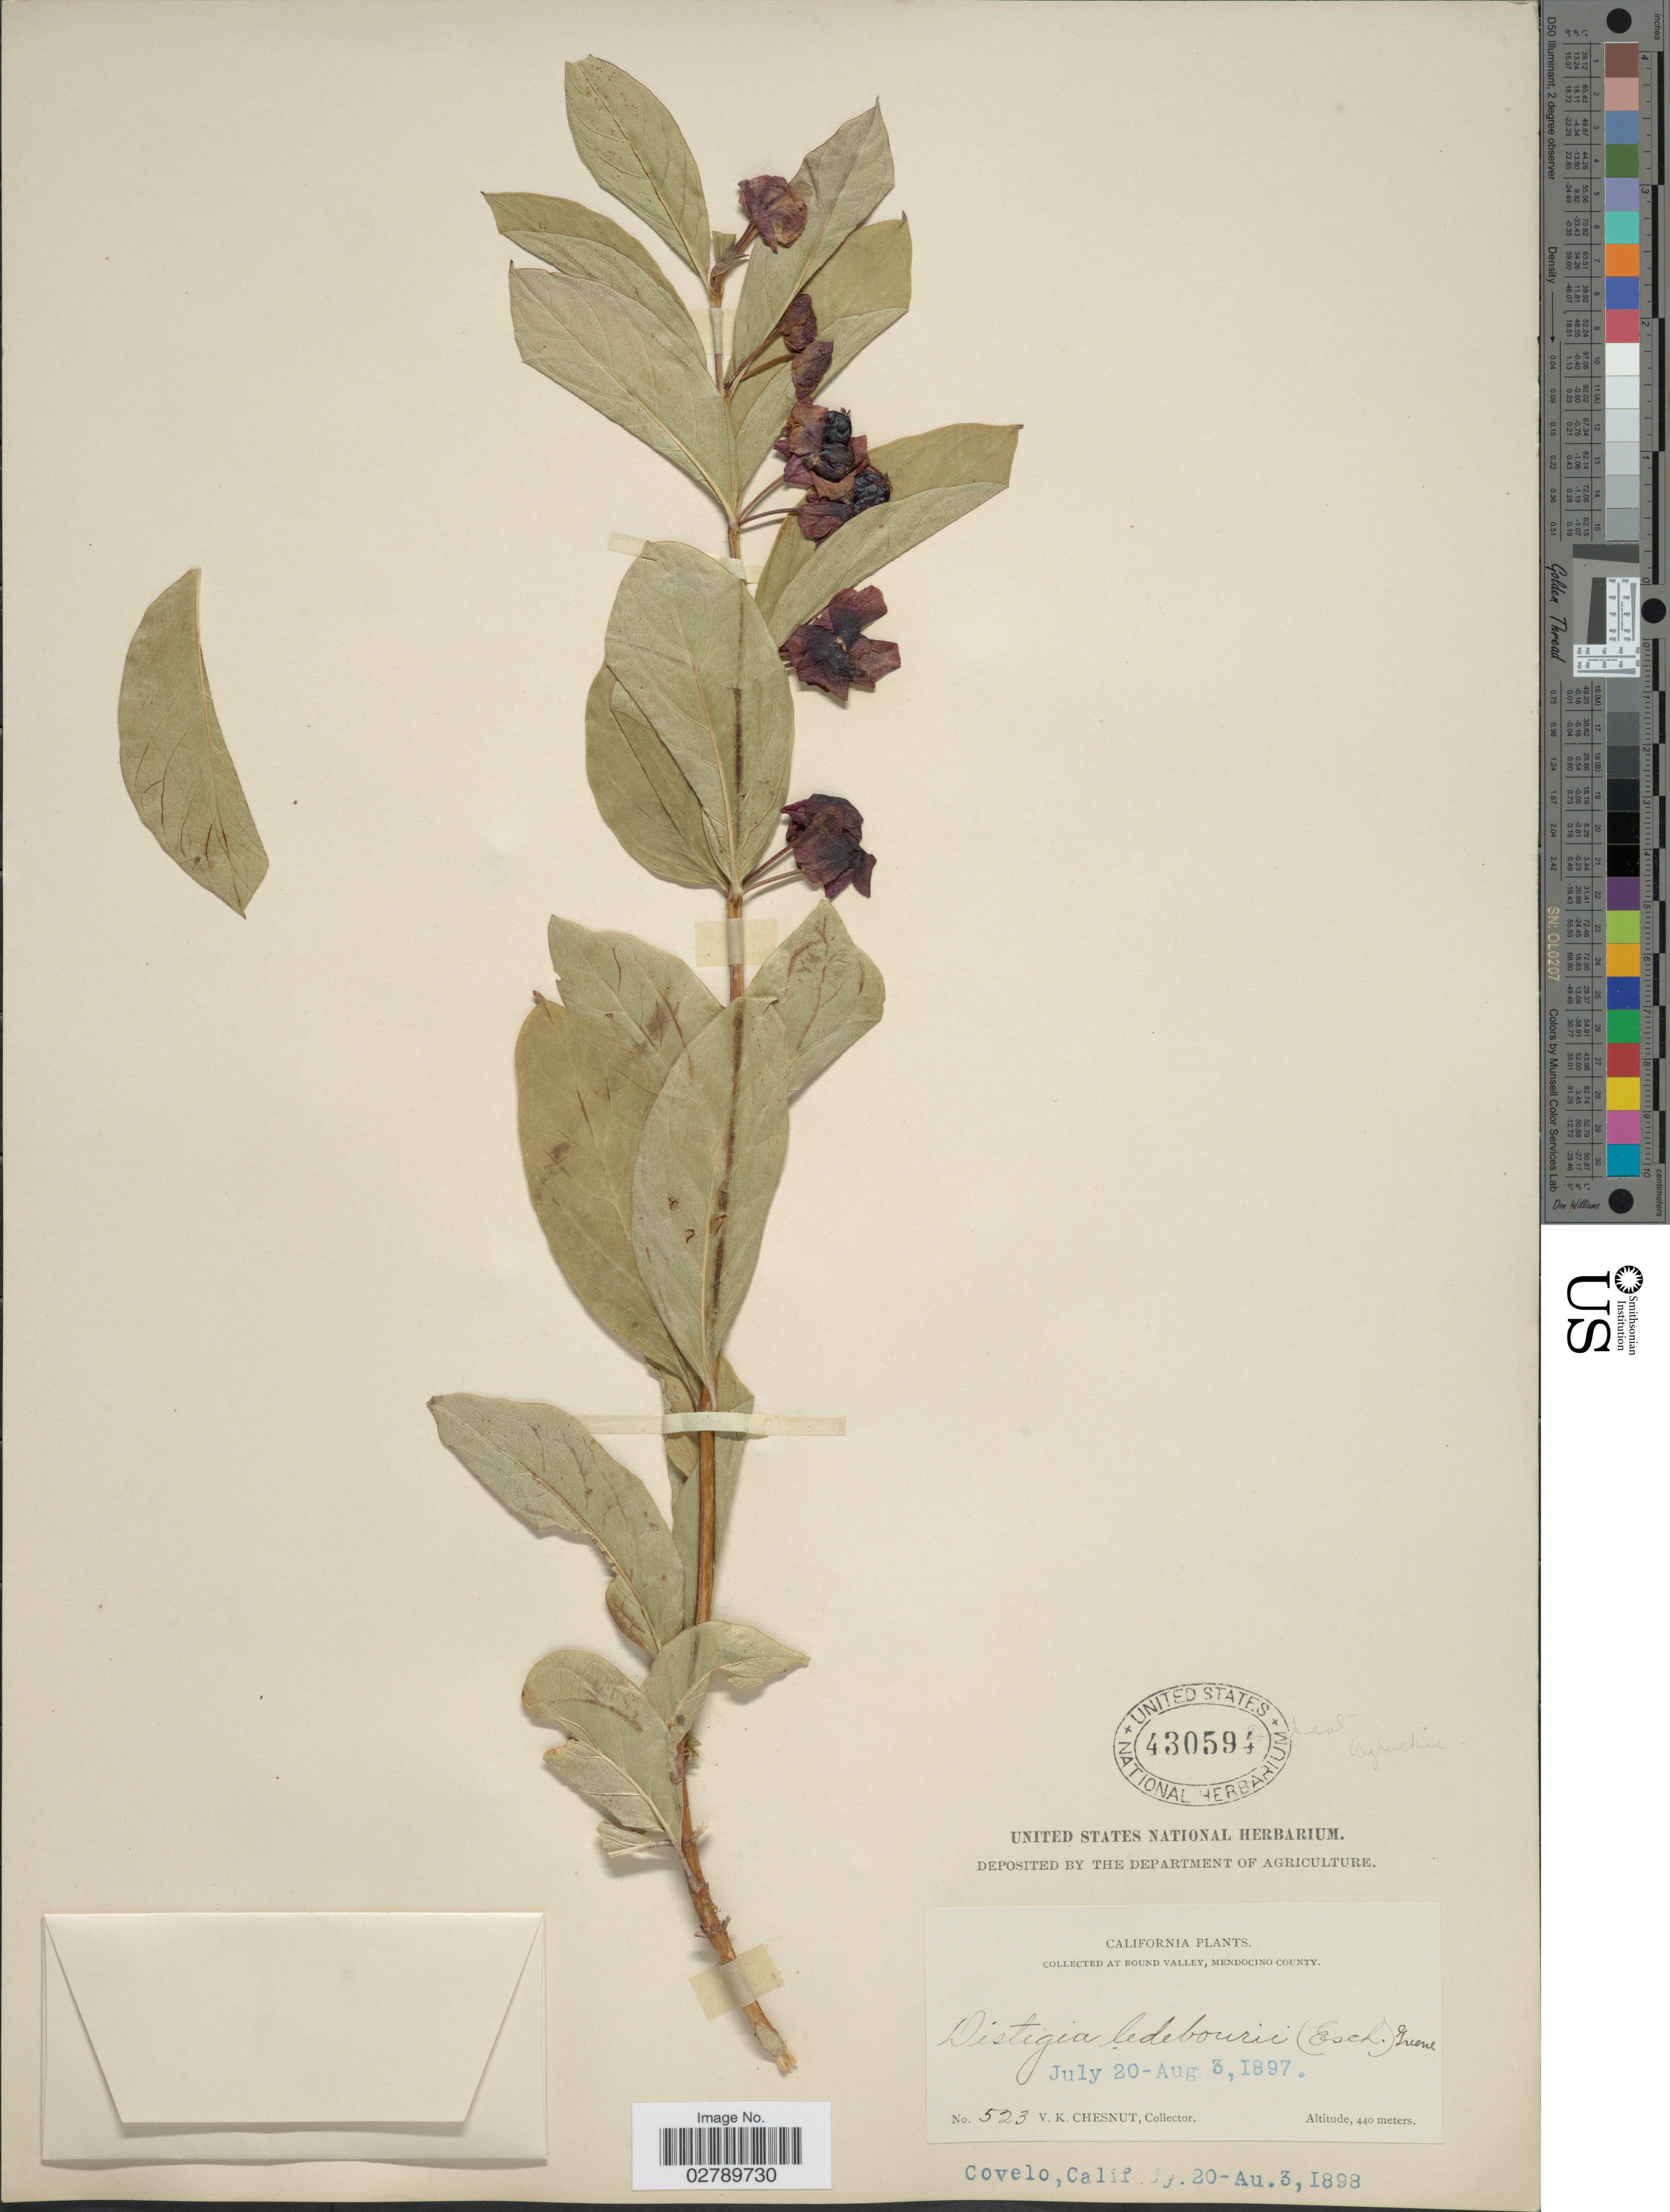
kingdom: Plantae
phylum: Tracheophyta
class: Magnoliopsida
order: Dipsacales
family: Caprifoliaceae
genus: Lonicera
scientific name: Lonicera ledebourii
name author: Eschsch.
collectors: V. Chesnut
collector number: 523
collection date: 1898-07-20/1898-08-03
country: United States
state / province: California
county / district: Mendocino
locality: Round Valley, Mendocino County. Covelo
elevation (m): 440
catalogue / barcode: US 430594